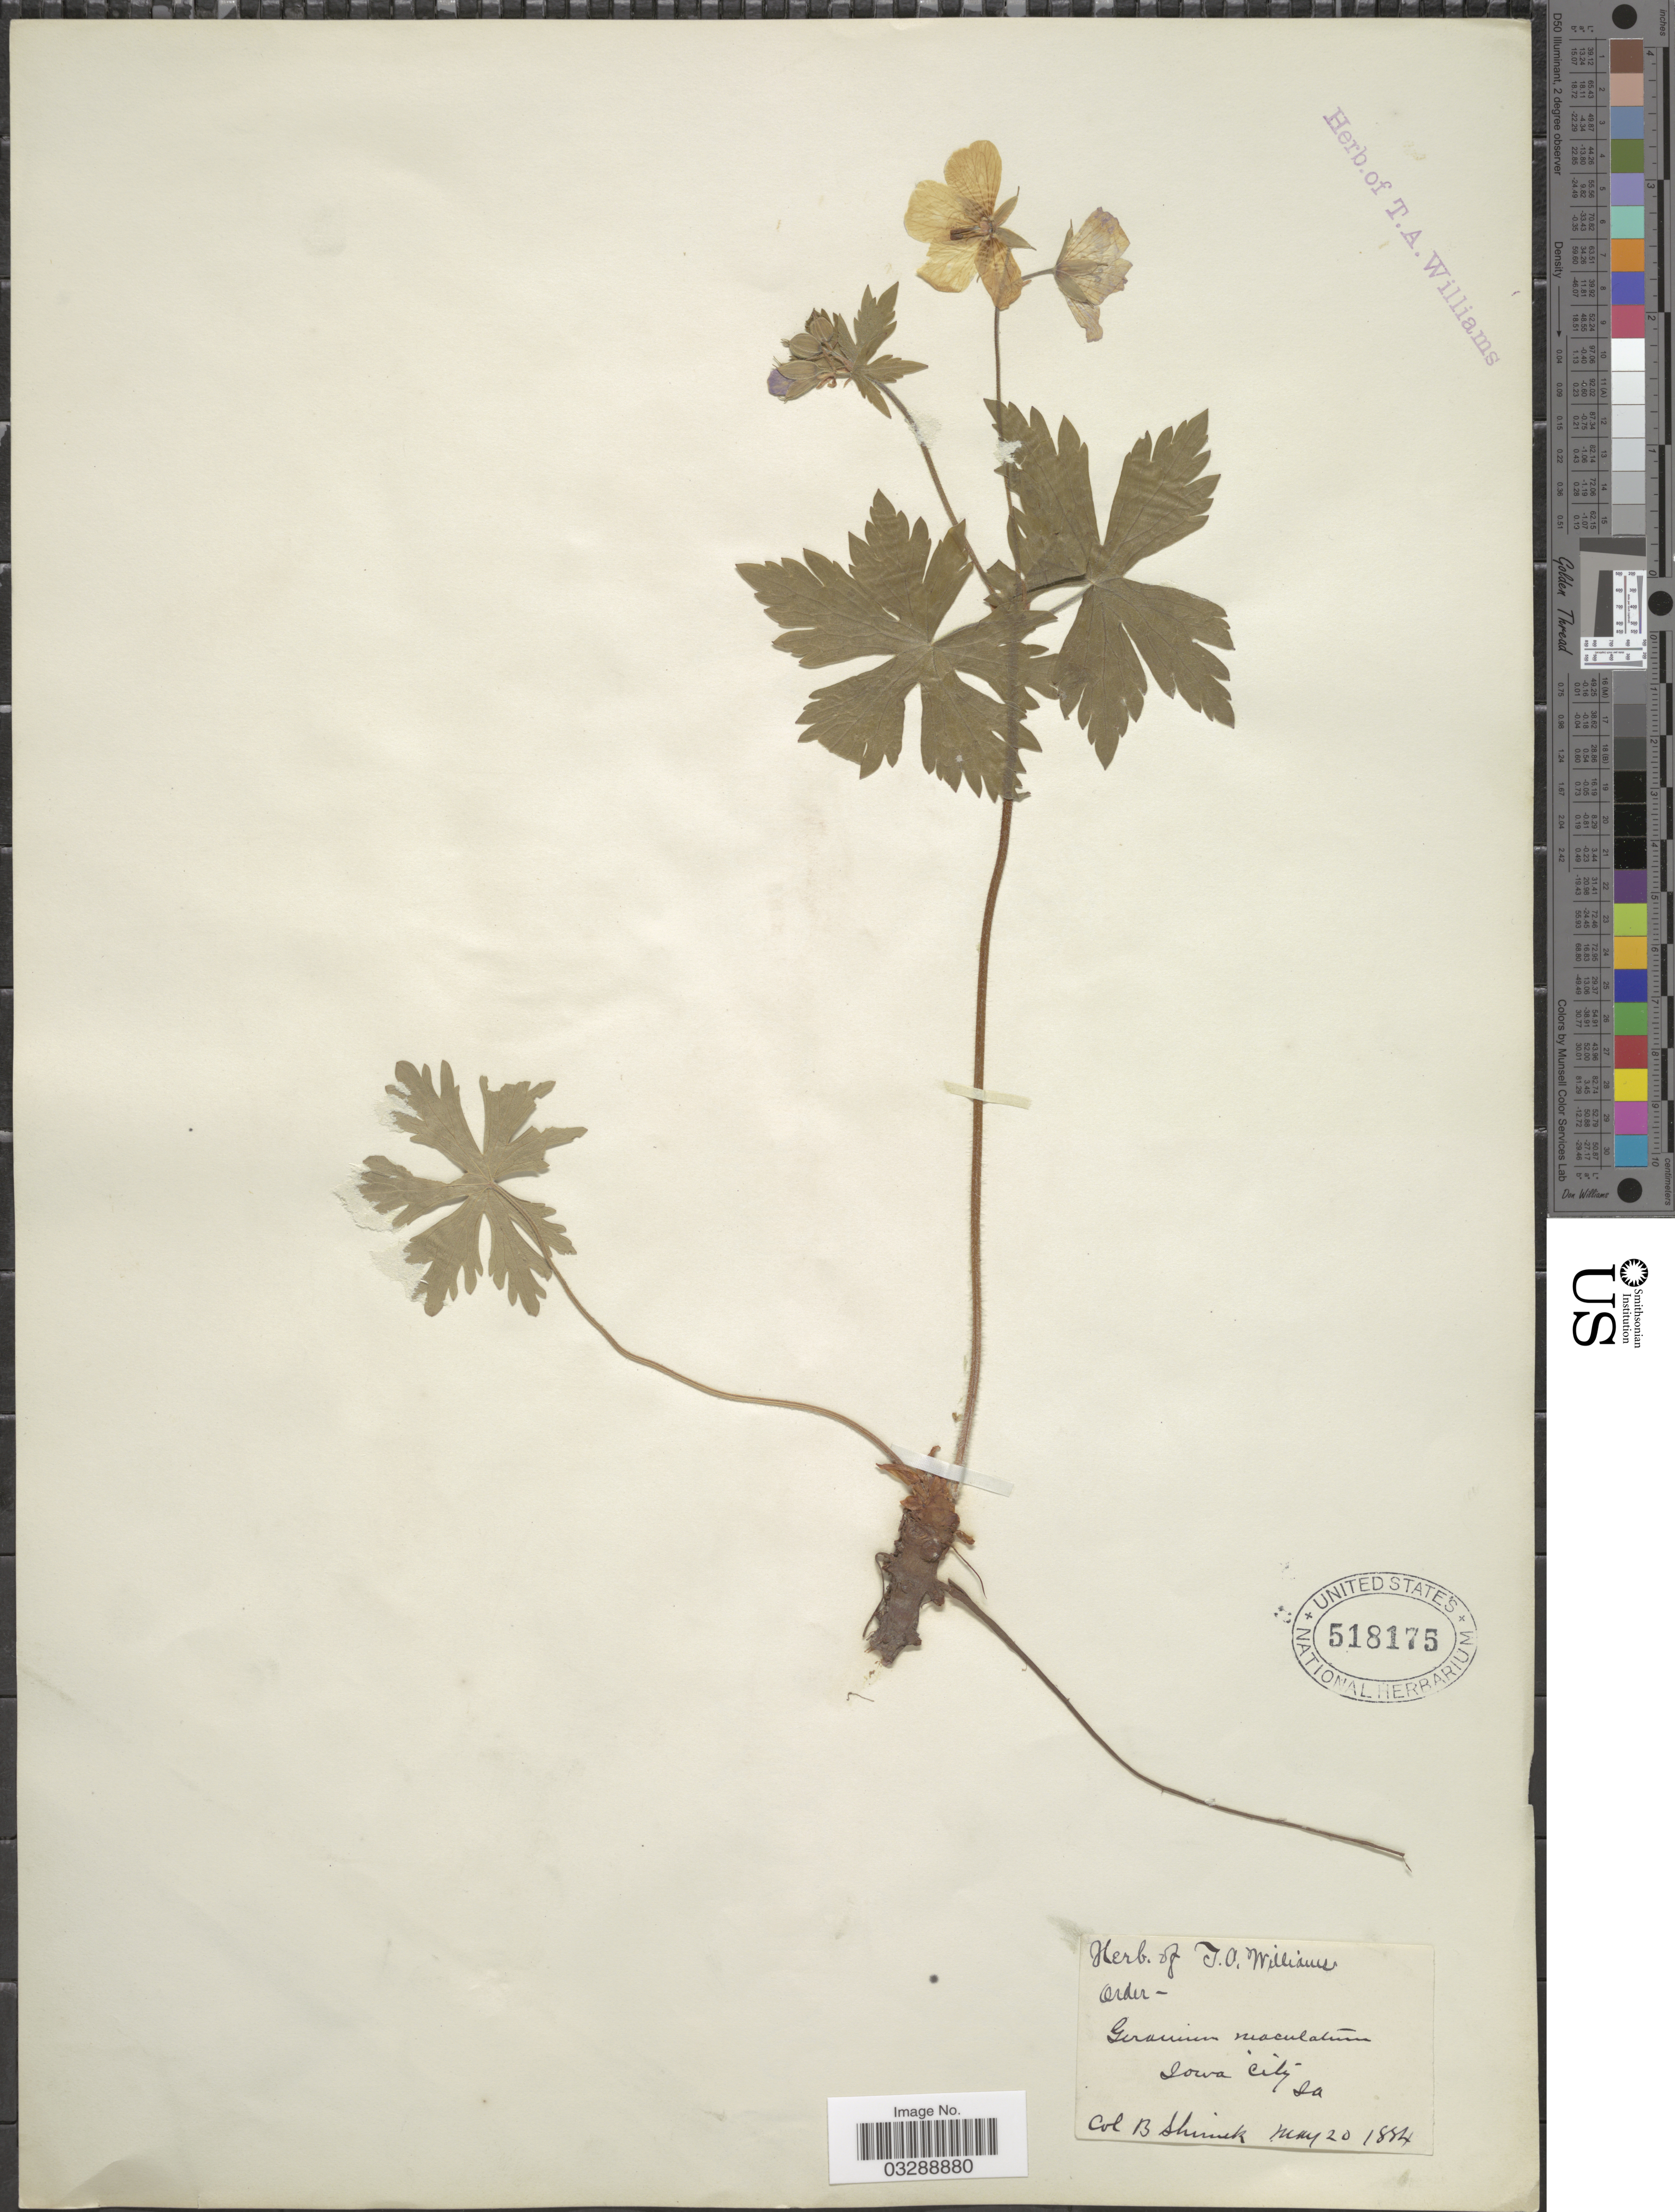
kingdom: Plantae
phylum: Tracheophyta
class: Magnoliopsida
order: Geraniales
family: Geraniaceae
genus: Geranium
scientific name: Geranium maculatum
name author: L.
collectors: B. Shimek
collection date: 1884-05-20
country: United States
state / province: Iowa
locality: Iowa City.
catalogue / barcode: US 518175